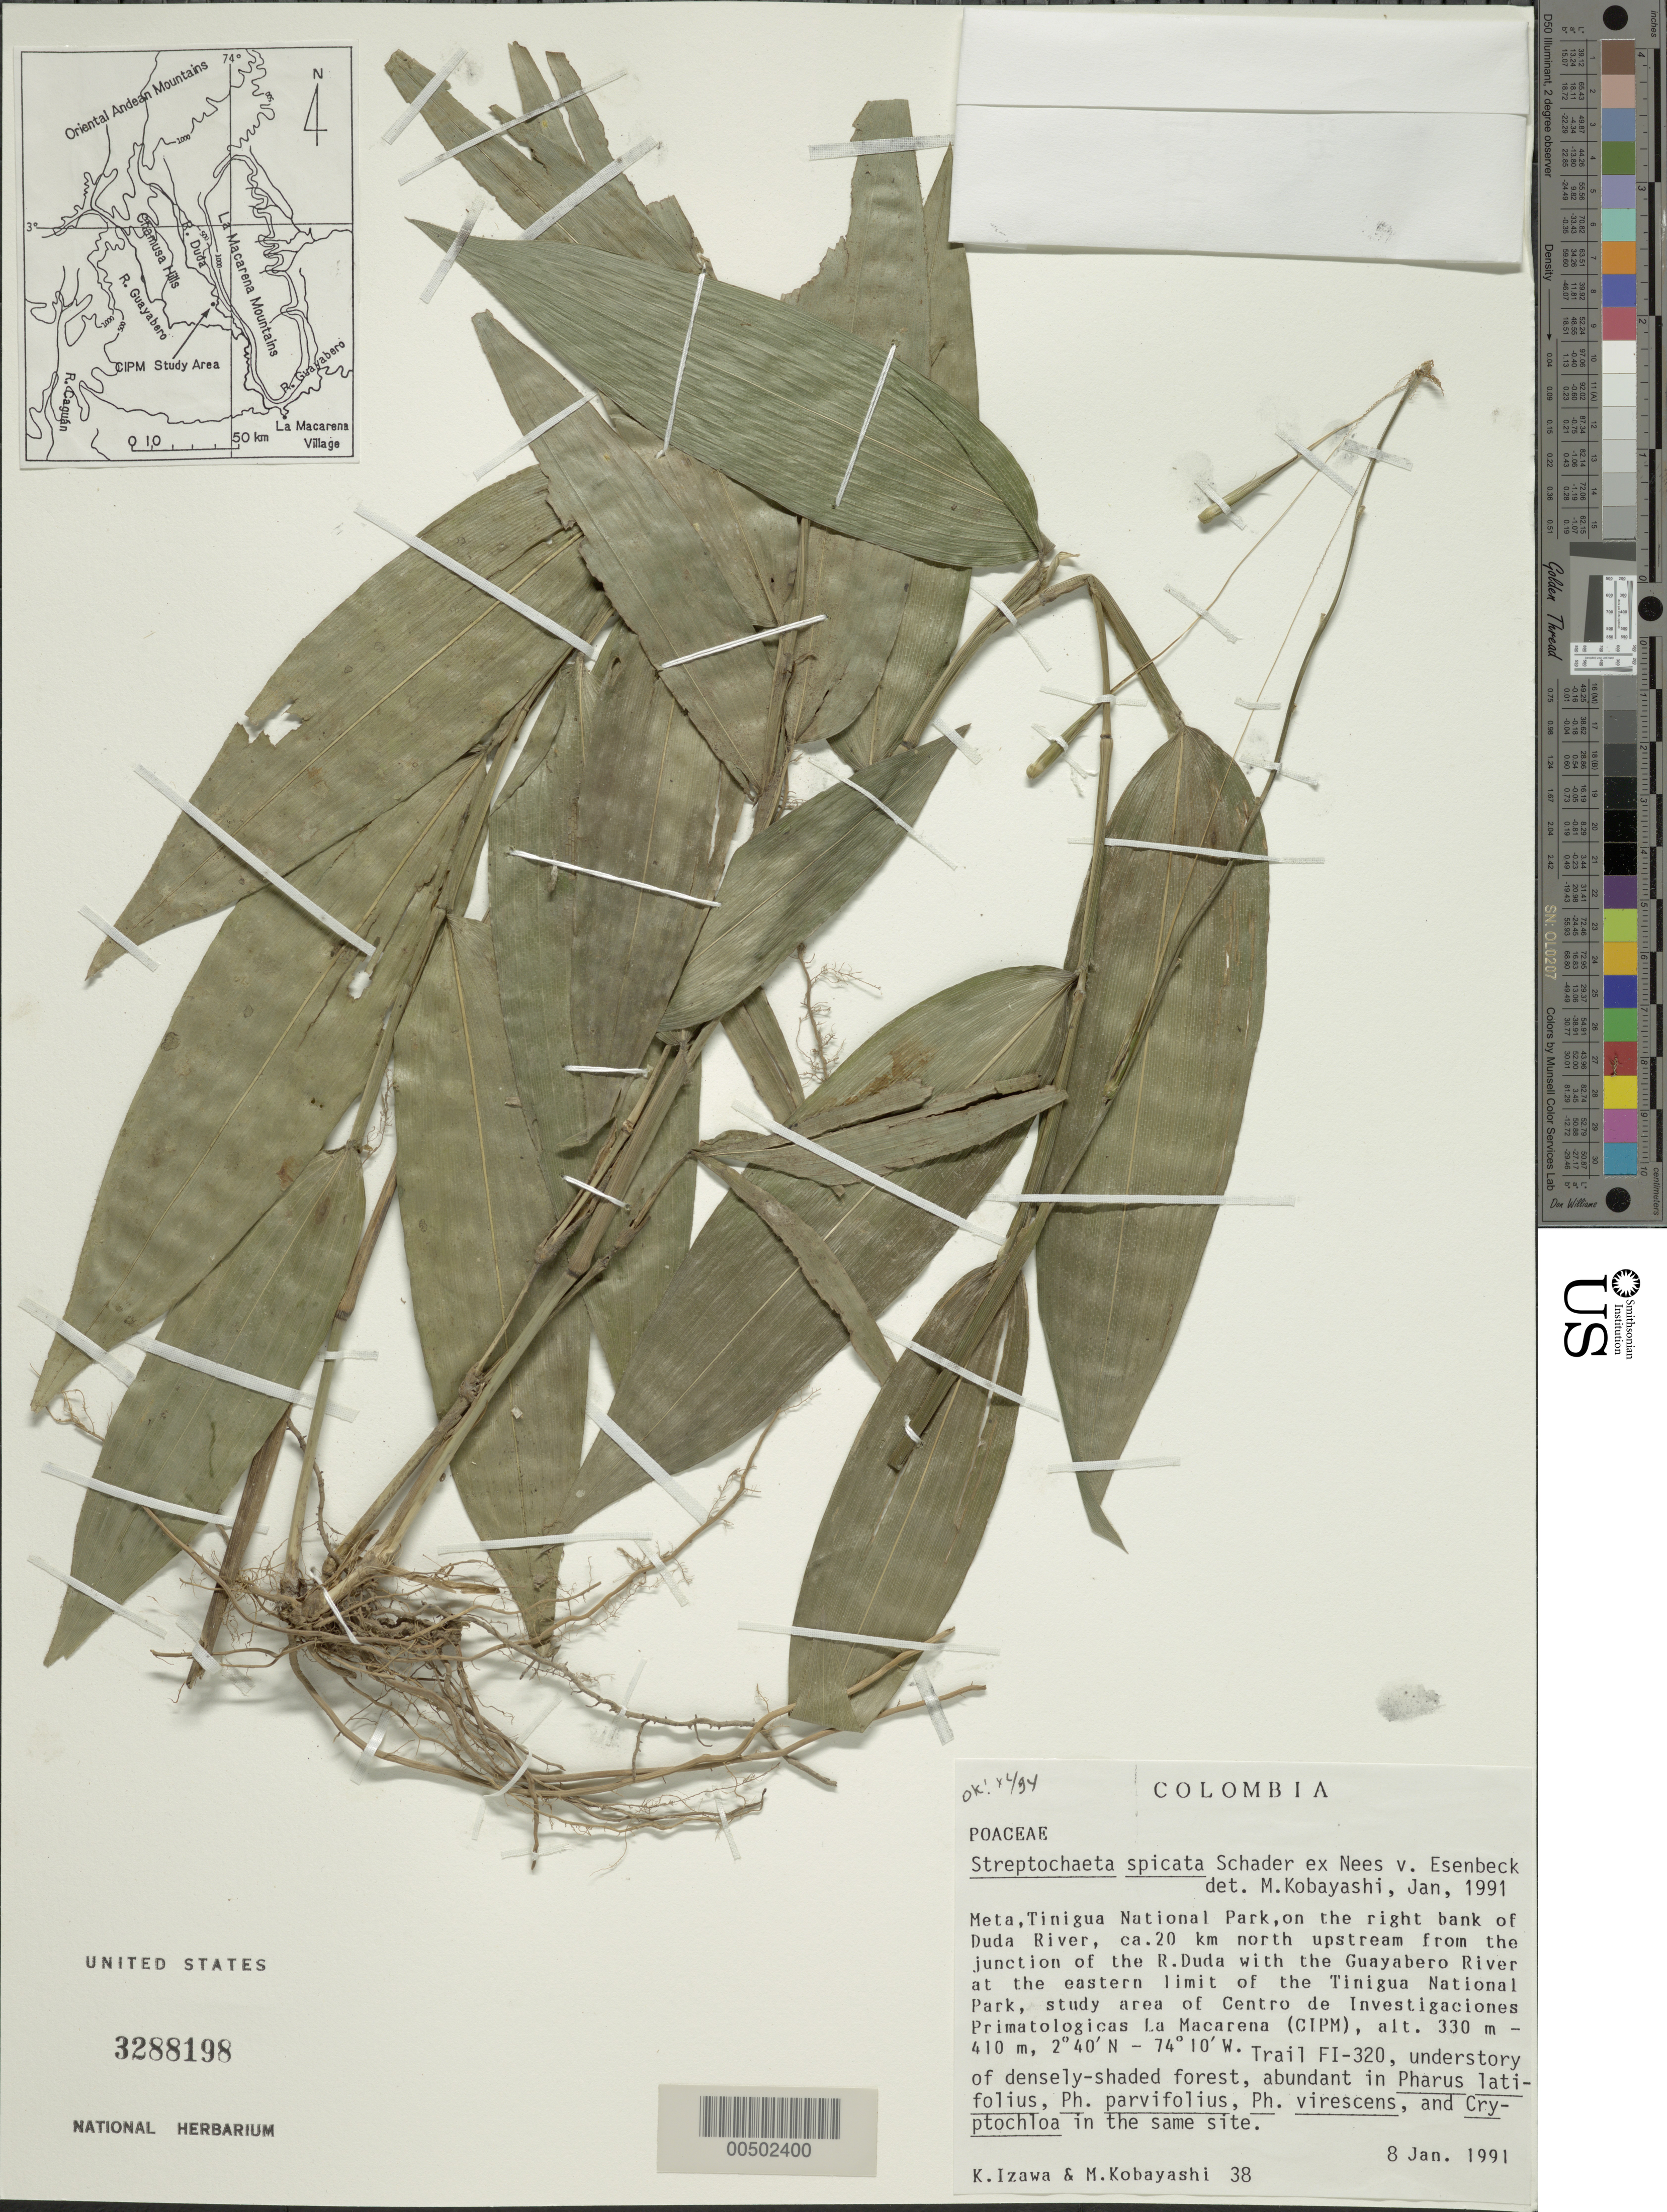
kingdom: Plantae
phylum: Tracheophyta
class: Liliopsida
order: Poales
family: Poaceae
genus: Streptochaeta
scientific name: Streptochaeta spicata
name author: Schrad. ex Nees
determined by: Kobayashi, M.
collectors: K. Izawa & M. Kobayashi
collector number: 38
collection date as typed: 08 Jan 1991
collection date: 1991-01-08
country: Colombia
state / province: Meta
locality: Tinigua National Park, bank of Duda River, ca. 20 km N from junct of Duda River with the Guayabero River, Trail fi-320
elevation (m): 410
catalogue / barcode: US 3288198